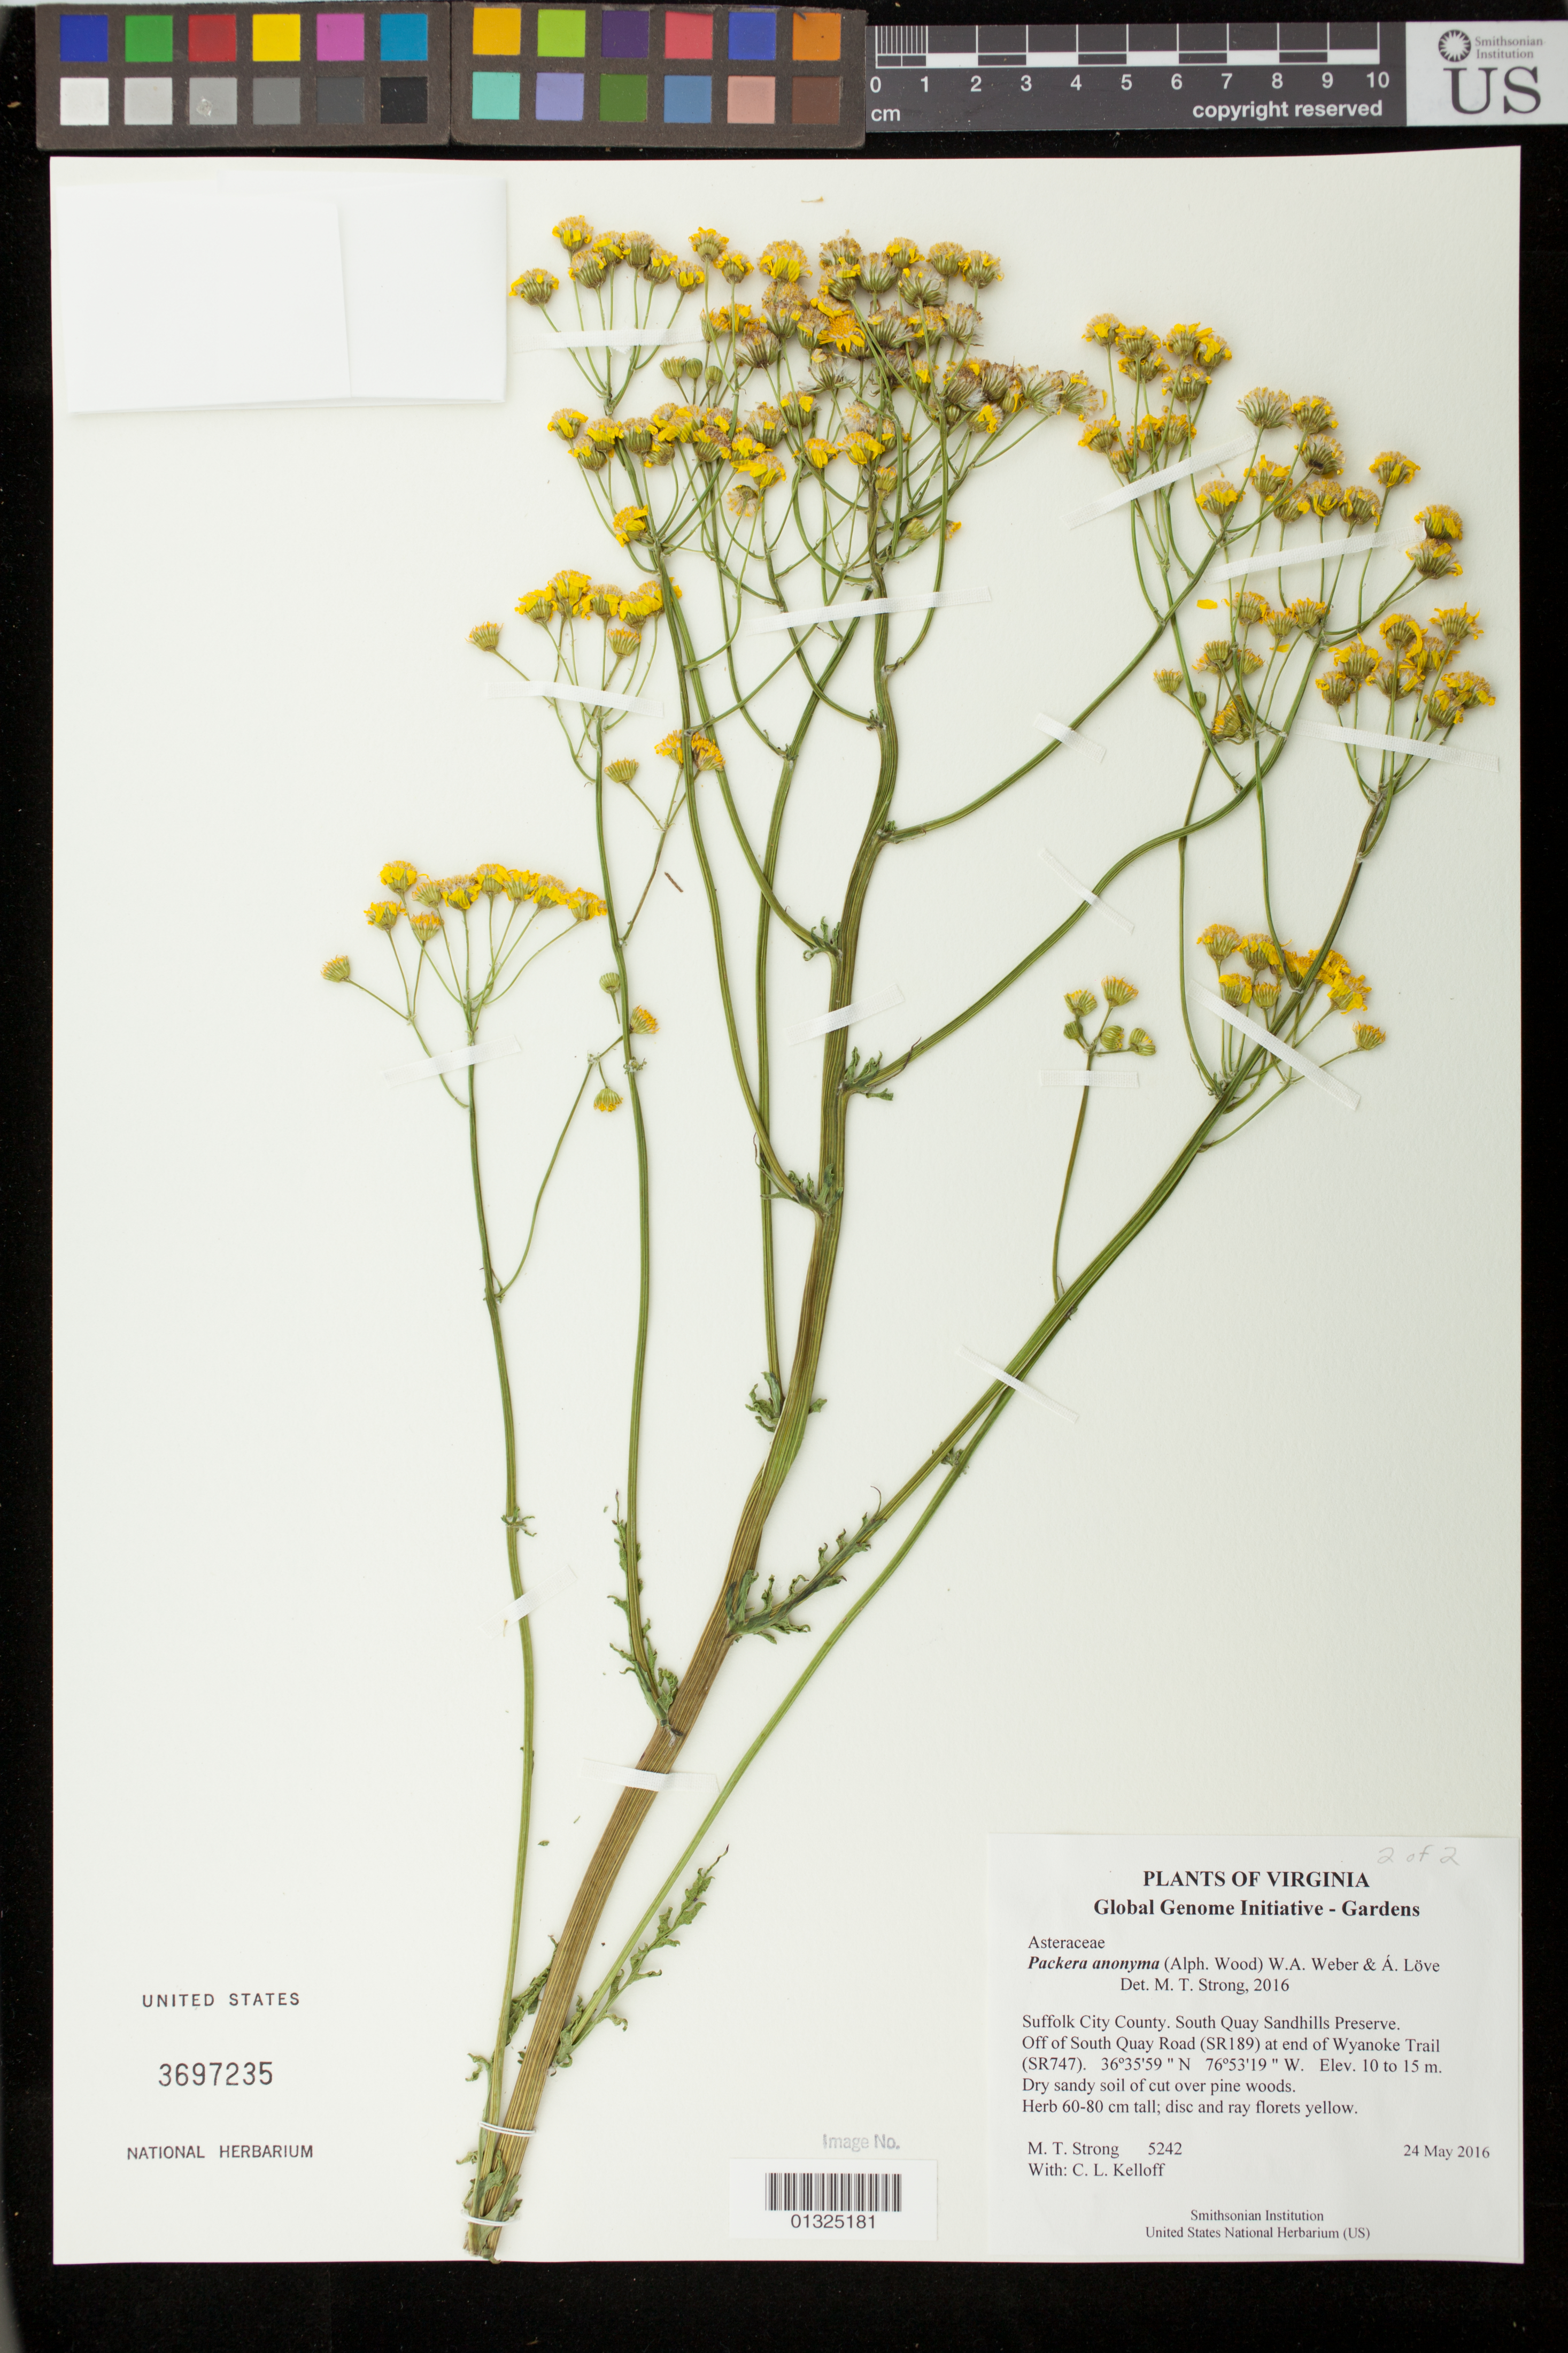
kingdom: Plantae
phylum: Tracheophyta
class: Magnoliopsida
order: Asterales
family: Asteraceae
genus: Packera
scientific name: Packera anonyma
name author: (Alph. Wood) W.A. Weber & Á. Löve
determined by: Strong, Mark T., (BOT), Smithsonian Institution - National Museum of Natural History (UNITED STATES)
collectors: M. T. Strong & C. L. Kelloff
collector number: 5242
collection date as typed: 24 May 2016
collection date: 2016-05-24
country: United States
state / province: Virginia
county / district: Southampton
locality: South Quay Sandhills Preserve. Off of South Quay Road (SR189) at end of Wyanoke Trail (SR747).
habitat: Dry sandy soil of cut over pine woods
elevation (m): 10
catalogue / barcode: US 3697235